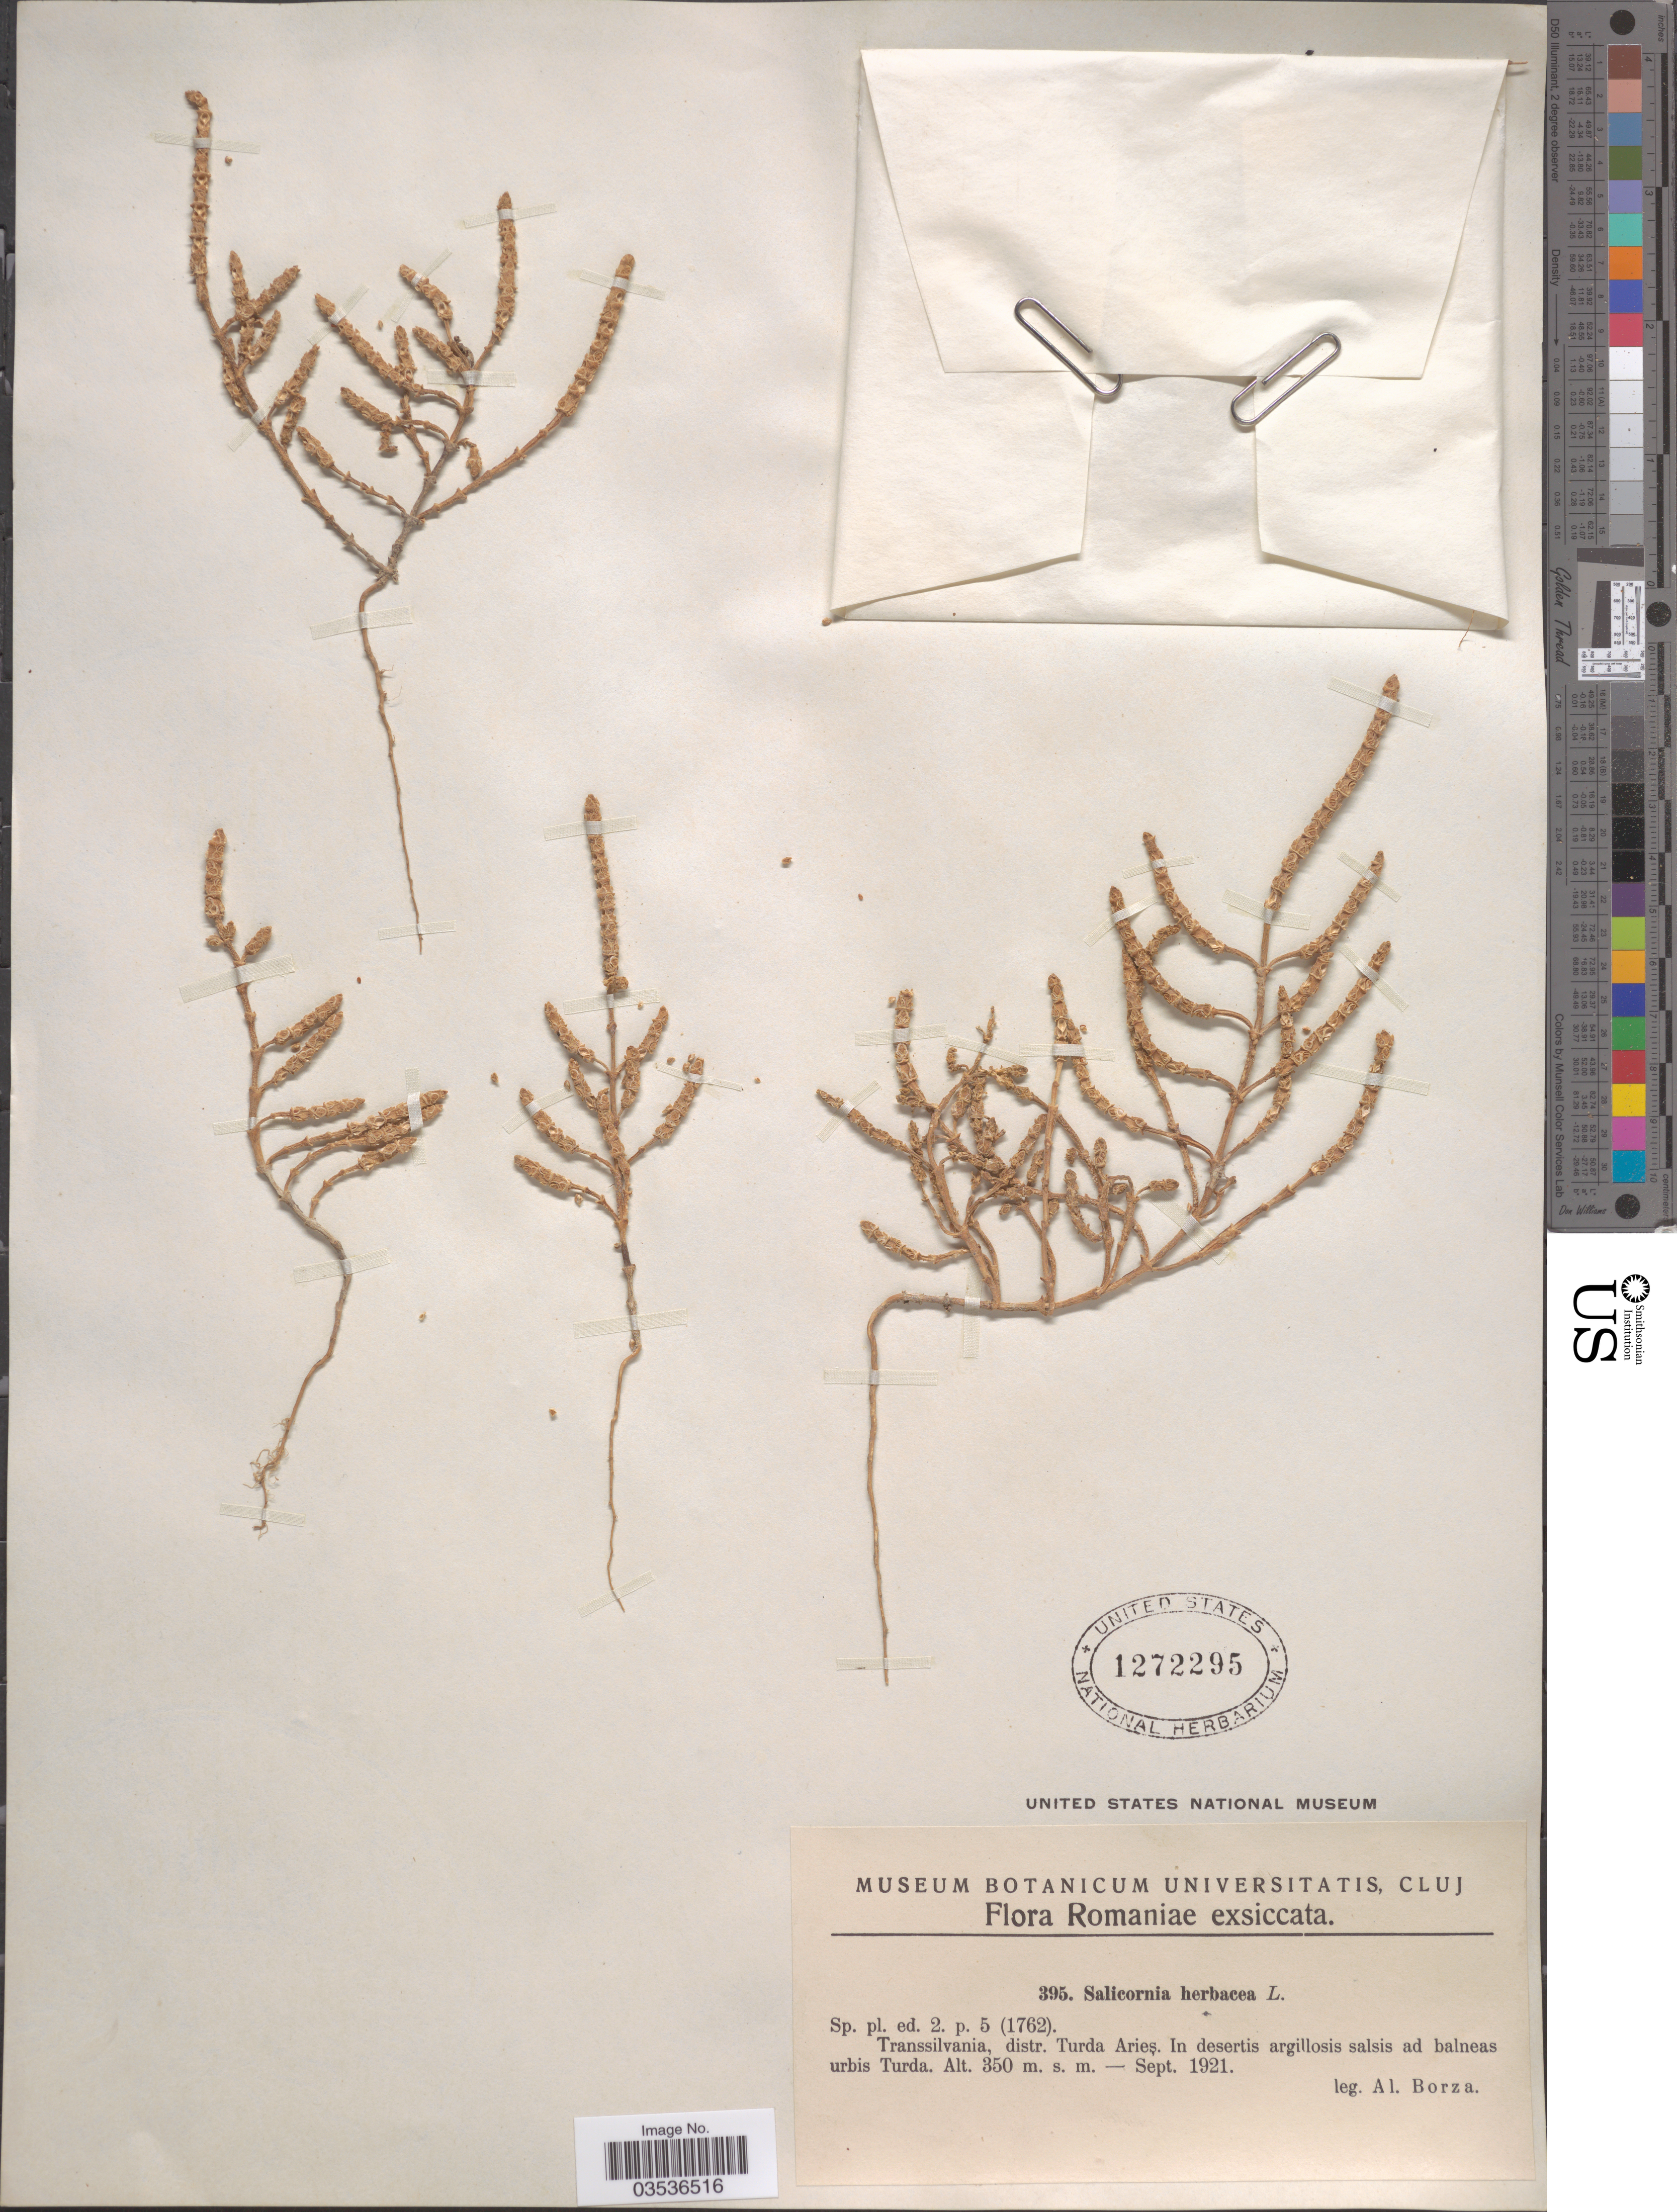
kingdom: Plantae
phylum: Tracheophyta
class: Magnoliopsida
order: Caryophyllales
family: Amaranthaceae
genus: Salicornia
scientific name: Salicornia herbacea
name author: L.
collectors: A. Borza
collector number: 395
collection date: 1921-09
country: Romania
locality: Transsilvania, distr. Turda Arieş. In desertis argillosis salsis ad balneas urbis Turda.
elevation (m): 350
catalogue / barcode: US 1272295